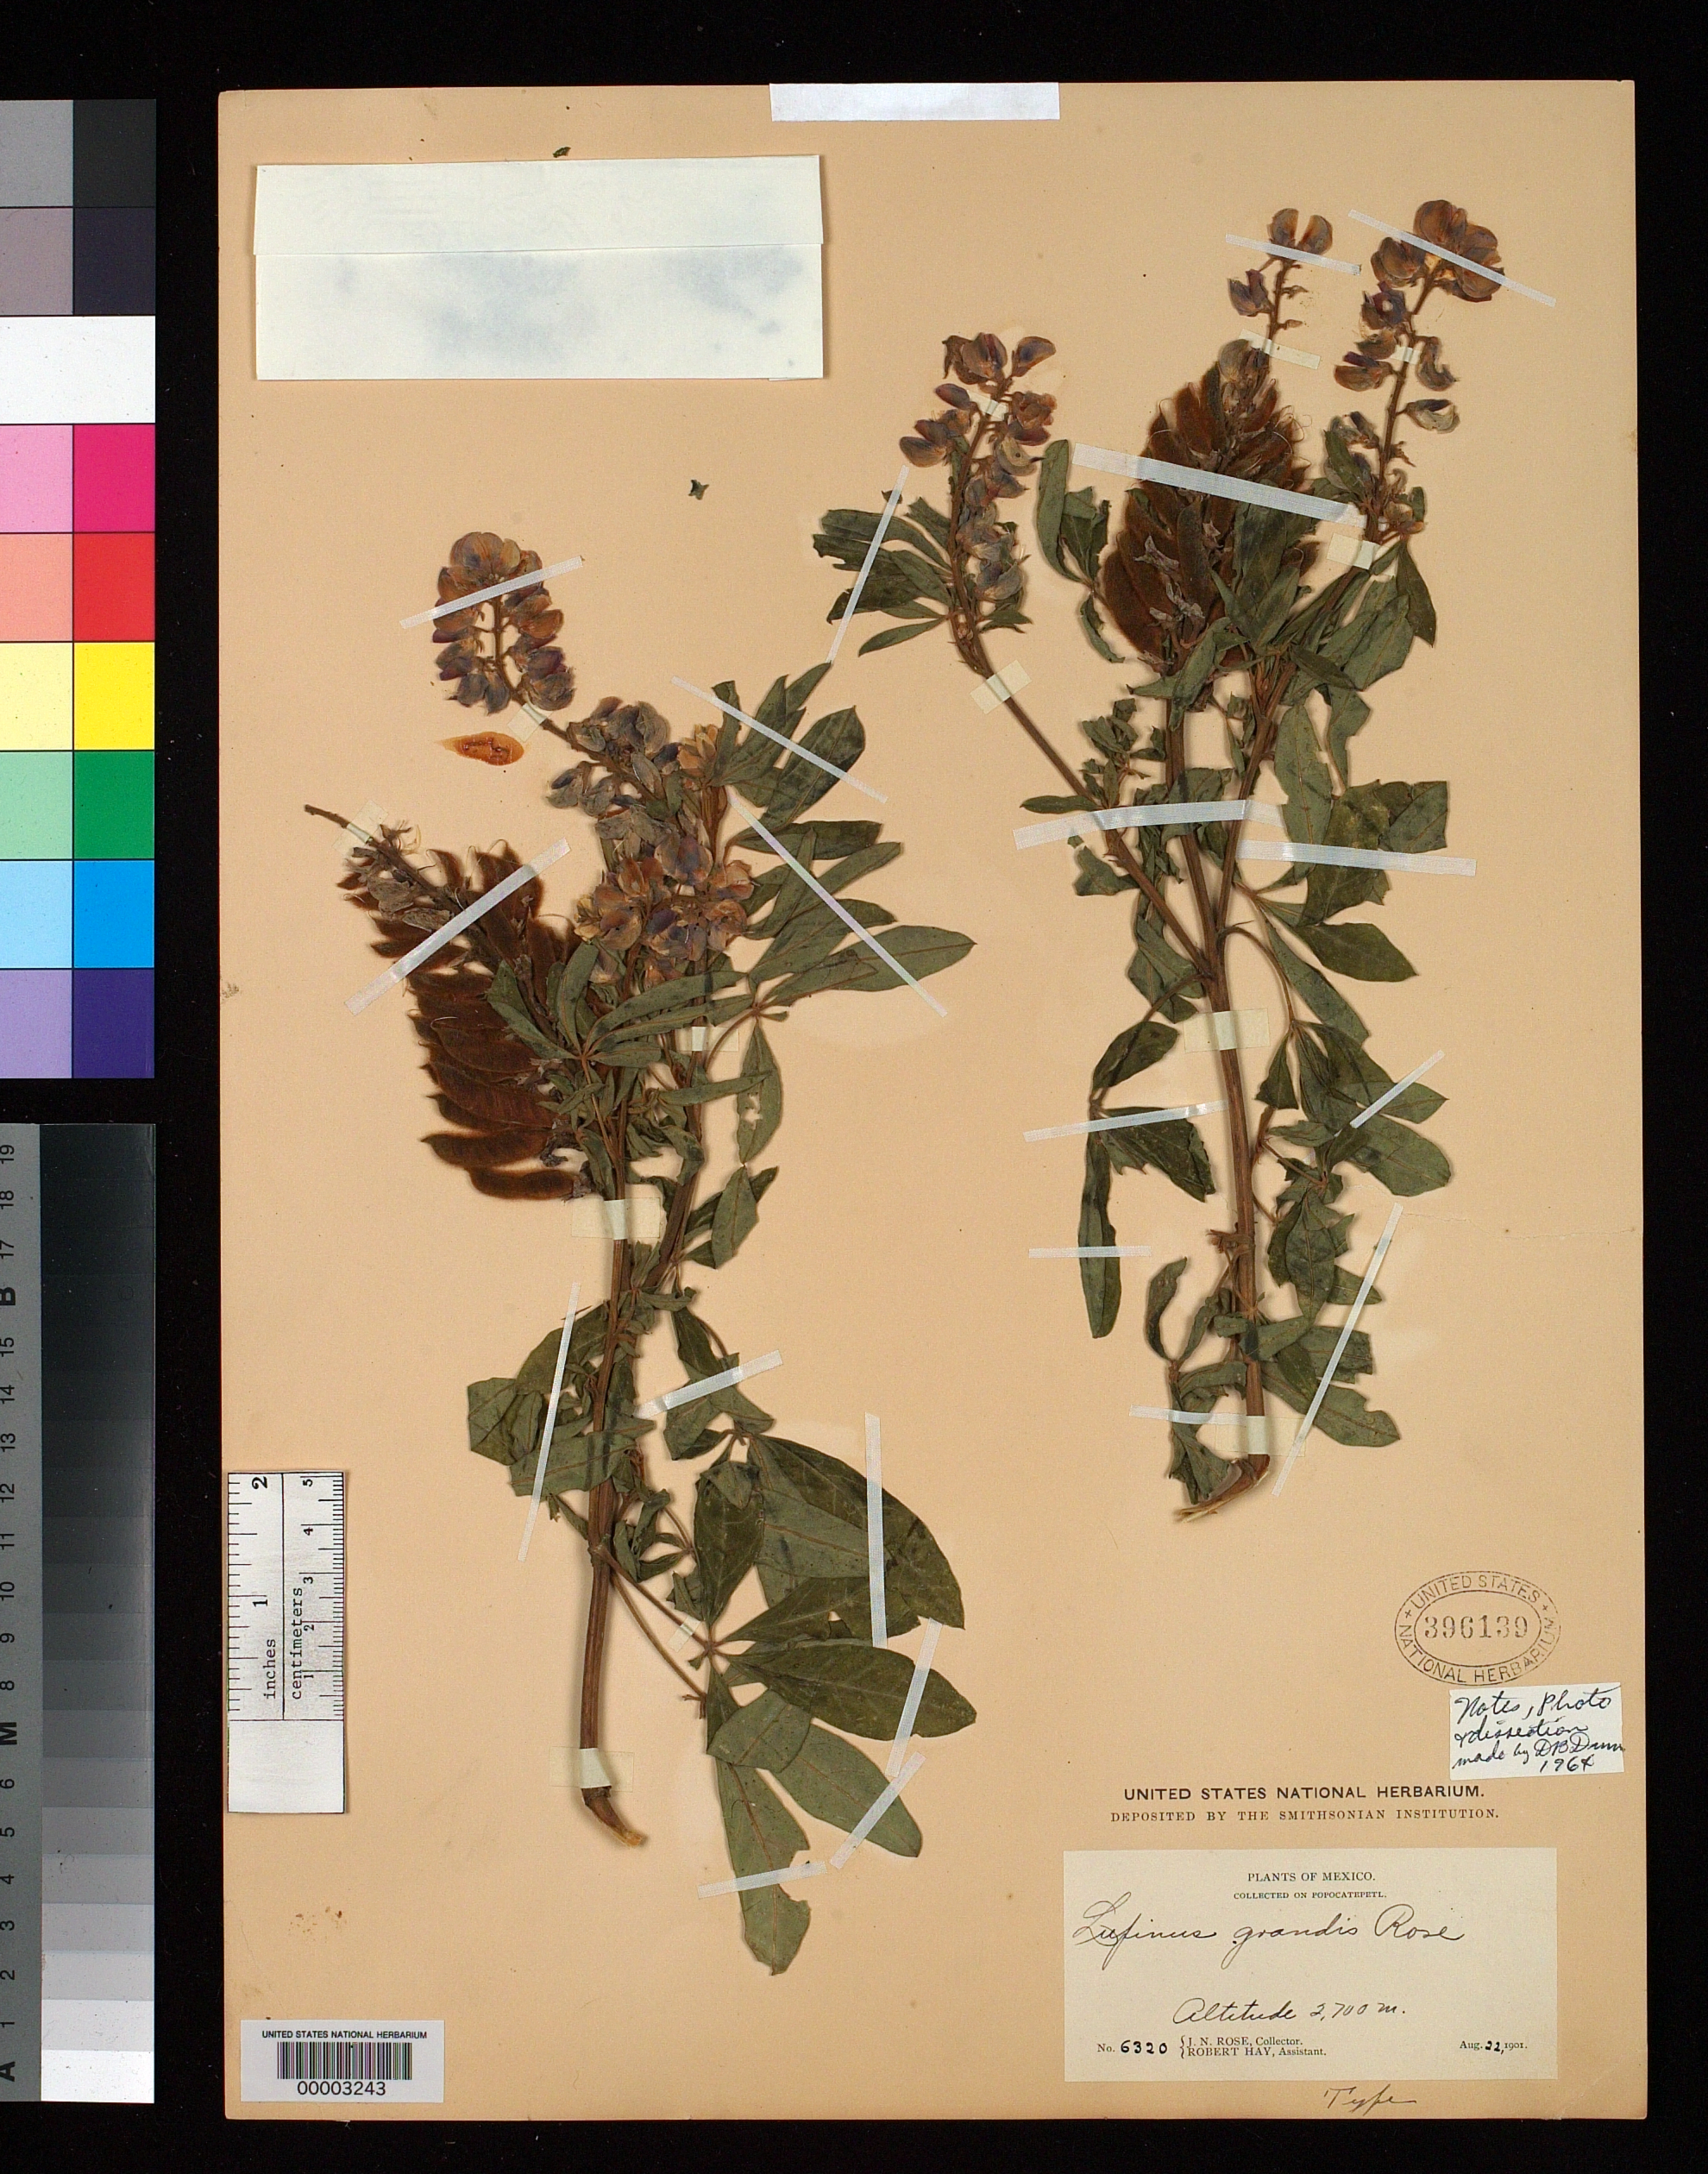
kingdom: Plantae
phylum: Tracheophyta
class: Magnoliopsida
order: Fabales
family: Fabaceae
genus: Lupinus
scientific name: Lupinus grandis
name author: Rose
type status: Holotype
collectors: J. N. Rose & R. H. Hay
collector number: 6320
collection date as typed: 22 Aug 1901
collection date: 1901-08-22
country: Mexico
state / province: Puebla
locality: Mt. Popocatepetl.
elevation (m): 2700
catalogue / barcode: US 396139